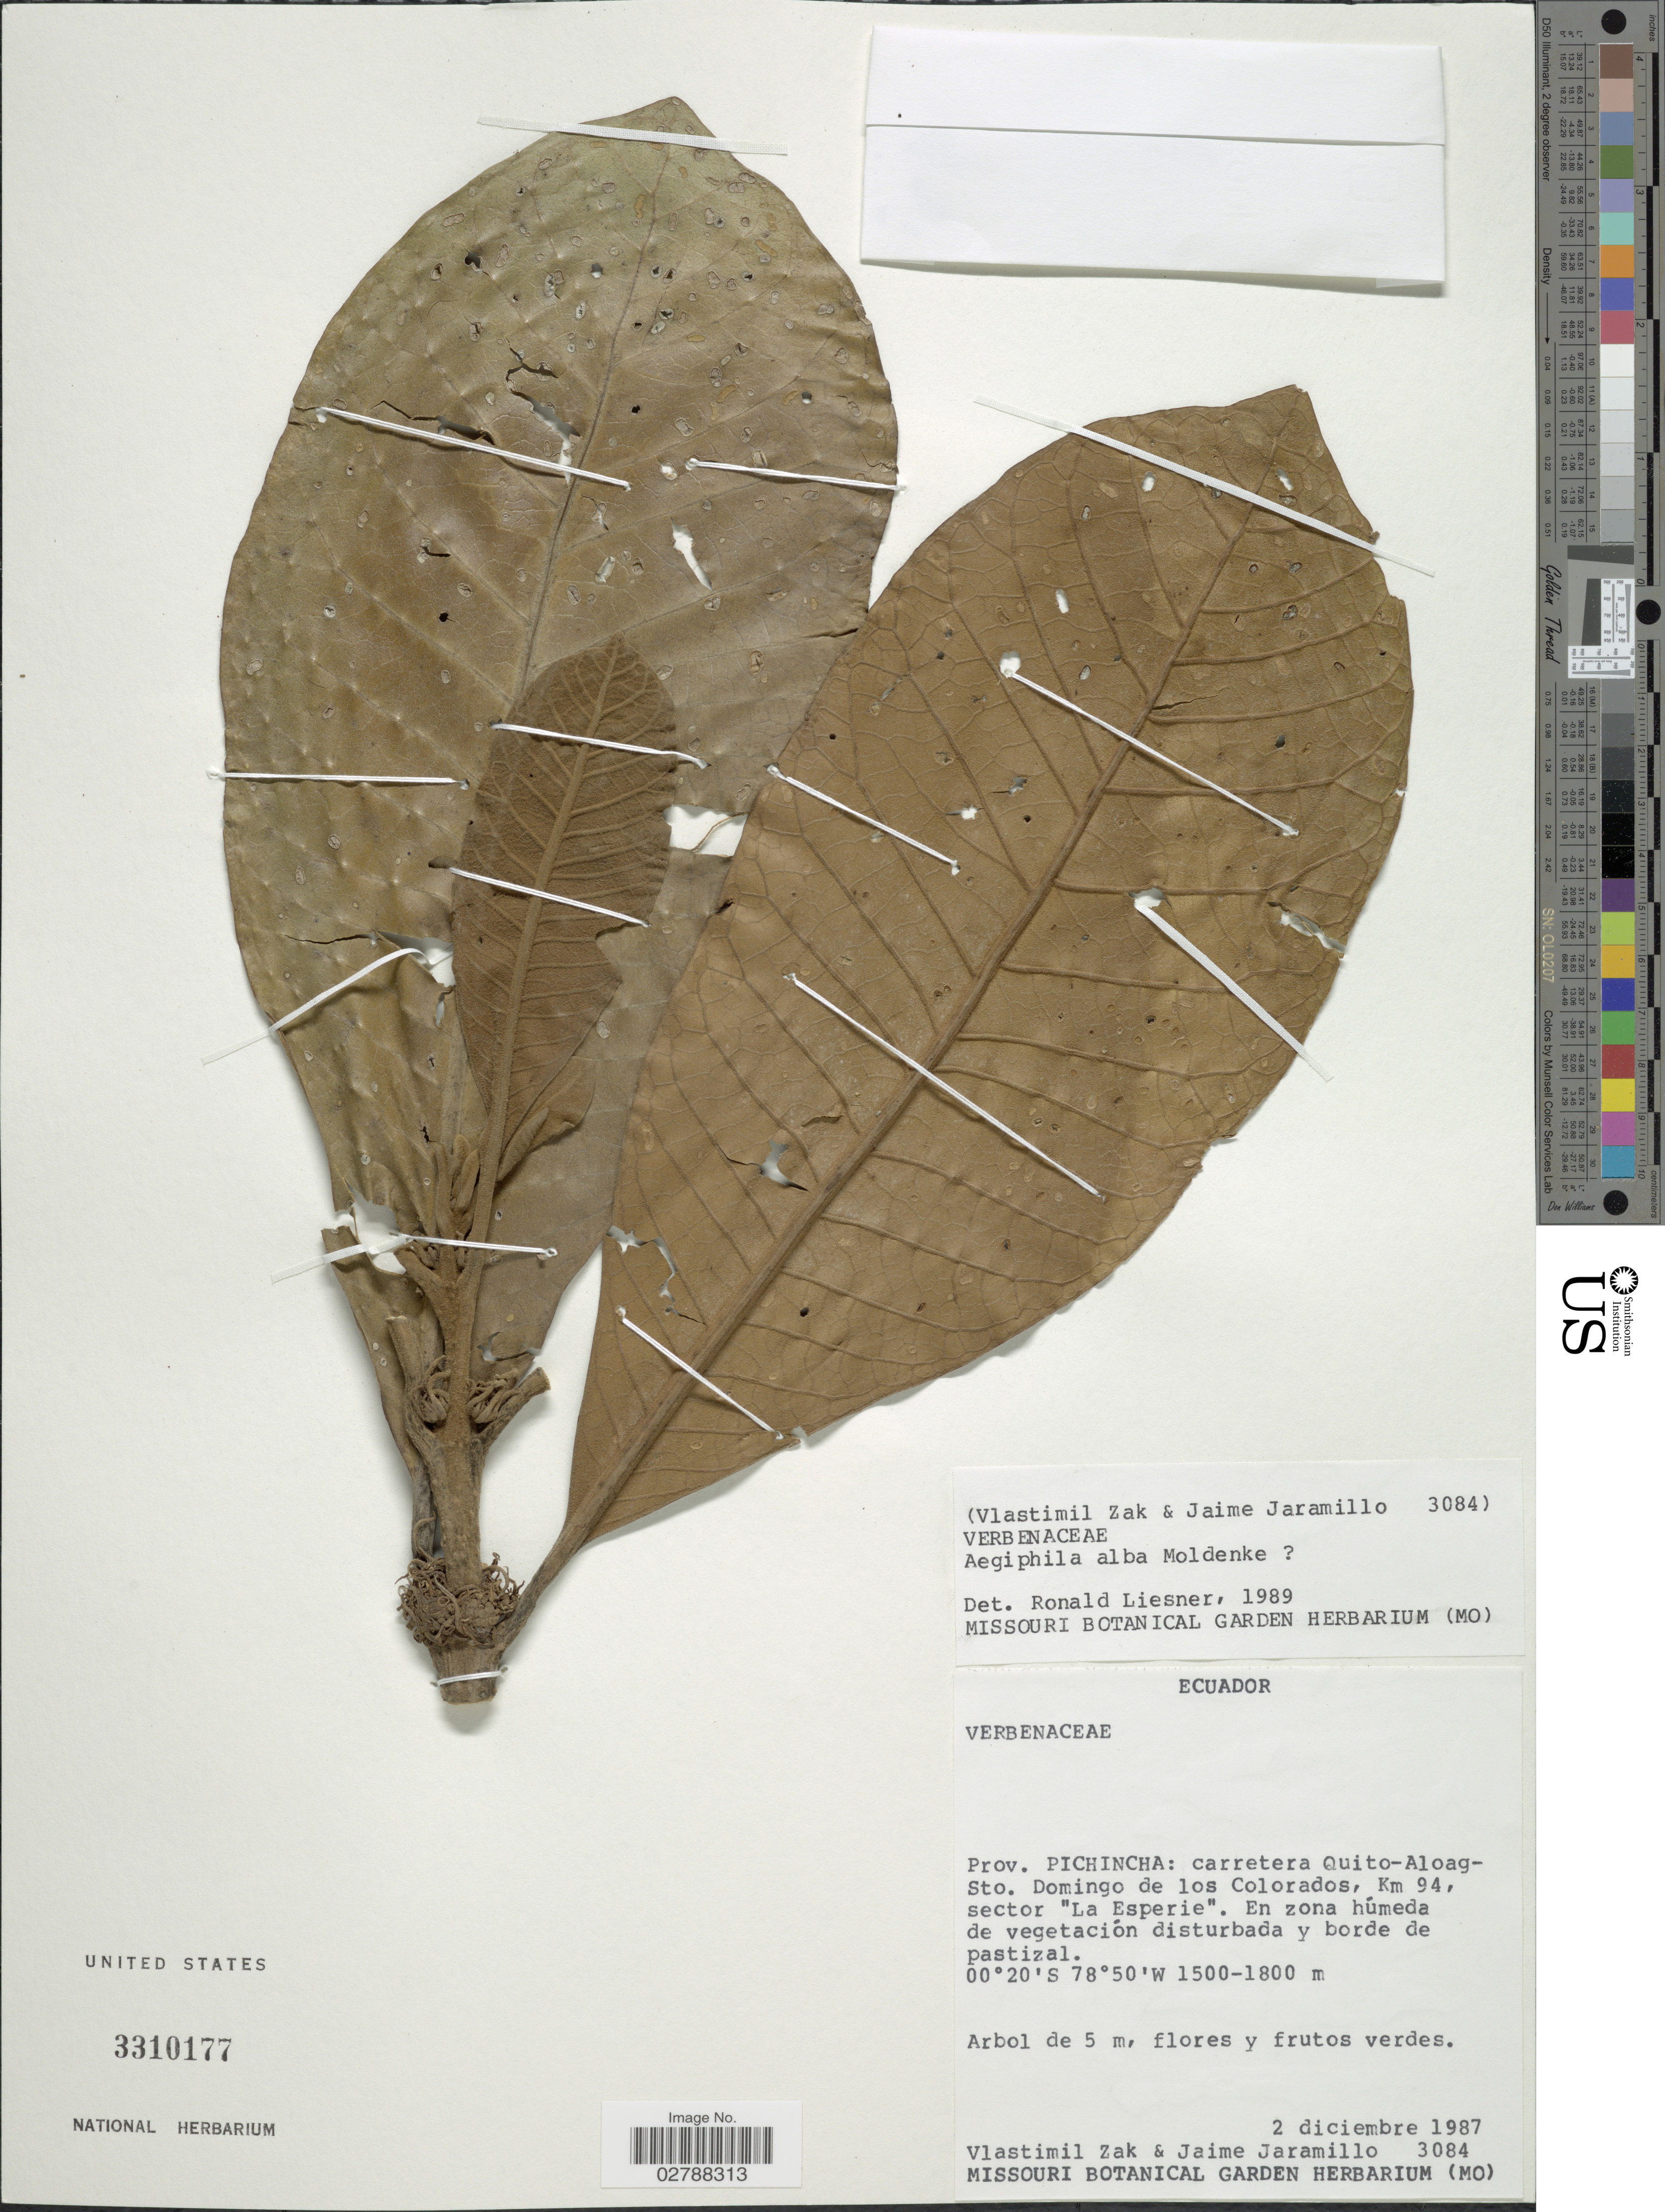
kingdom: Plantae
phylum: Tracheophyta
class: Magnoliopsida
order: Lamiales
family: Lamiaceae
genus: Aegiphila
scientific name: Aegiphila alba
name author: Moldenke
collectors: V. Zak & J. Jaramillo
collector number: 3084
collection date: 1987-12-02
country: Ecuador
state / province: Pichincha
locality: carretera Quito-Aloag-Sto. Domingo de los Colorados, Km 94, sector "La Esperie".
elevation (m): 1500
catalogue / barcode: US 3310177